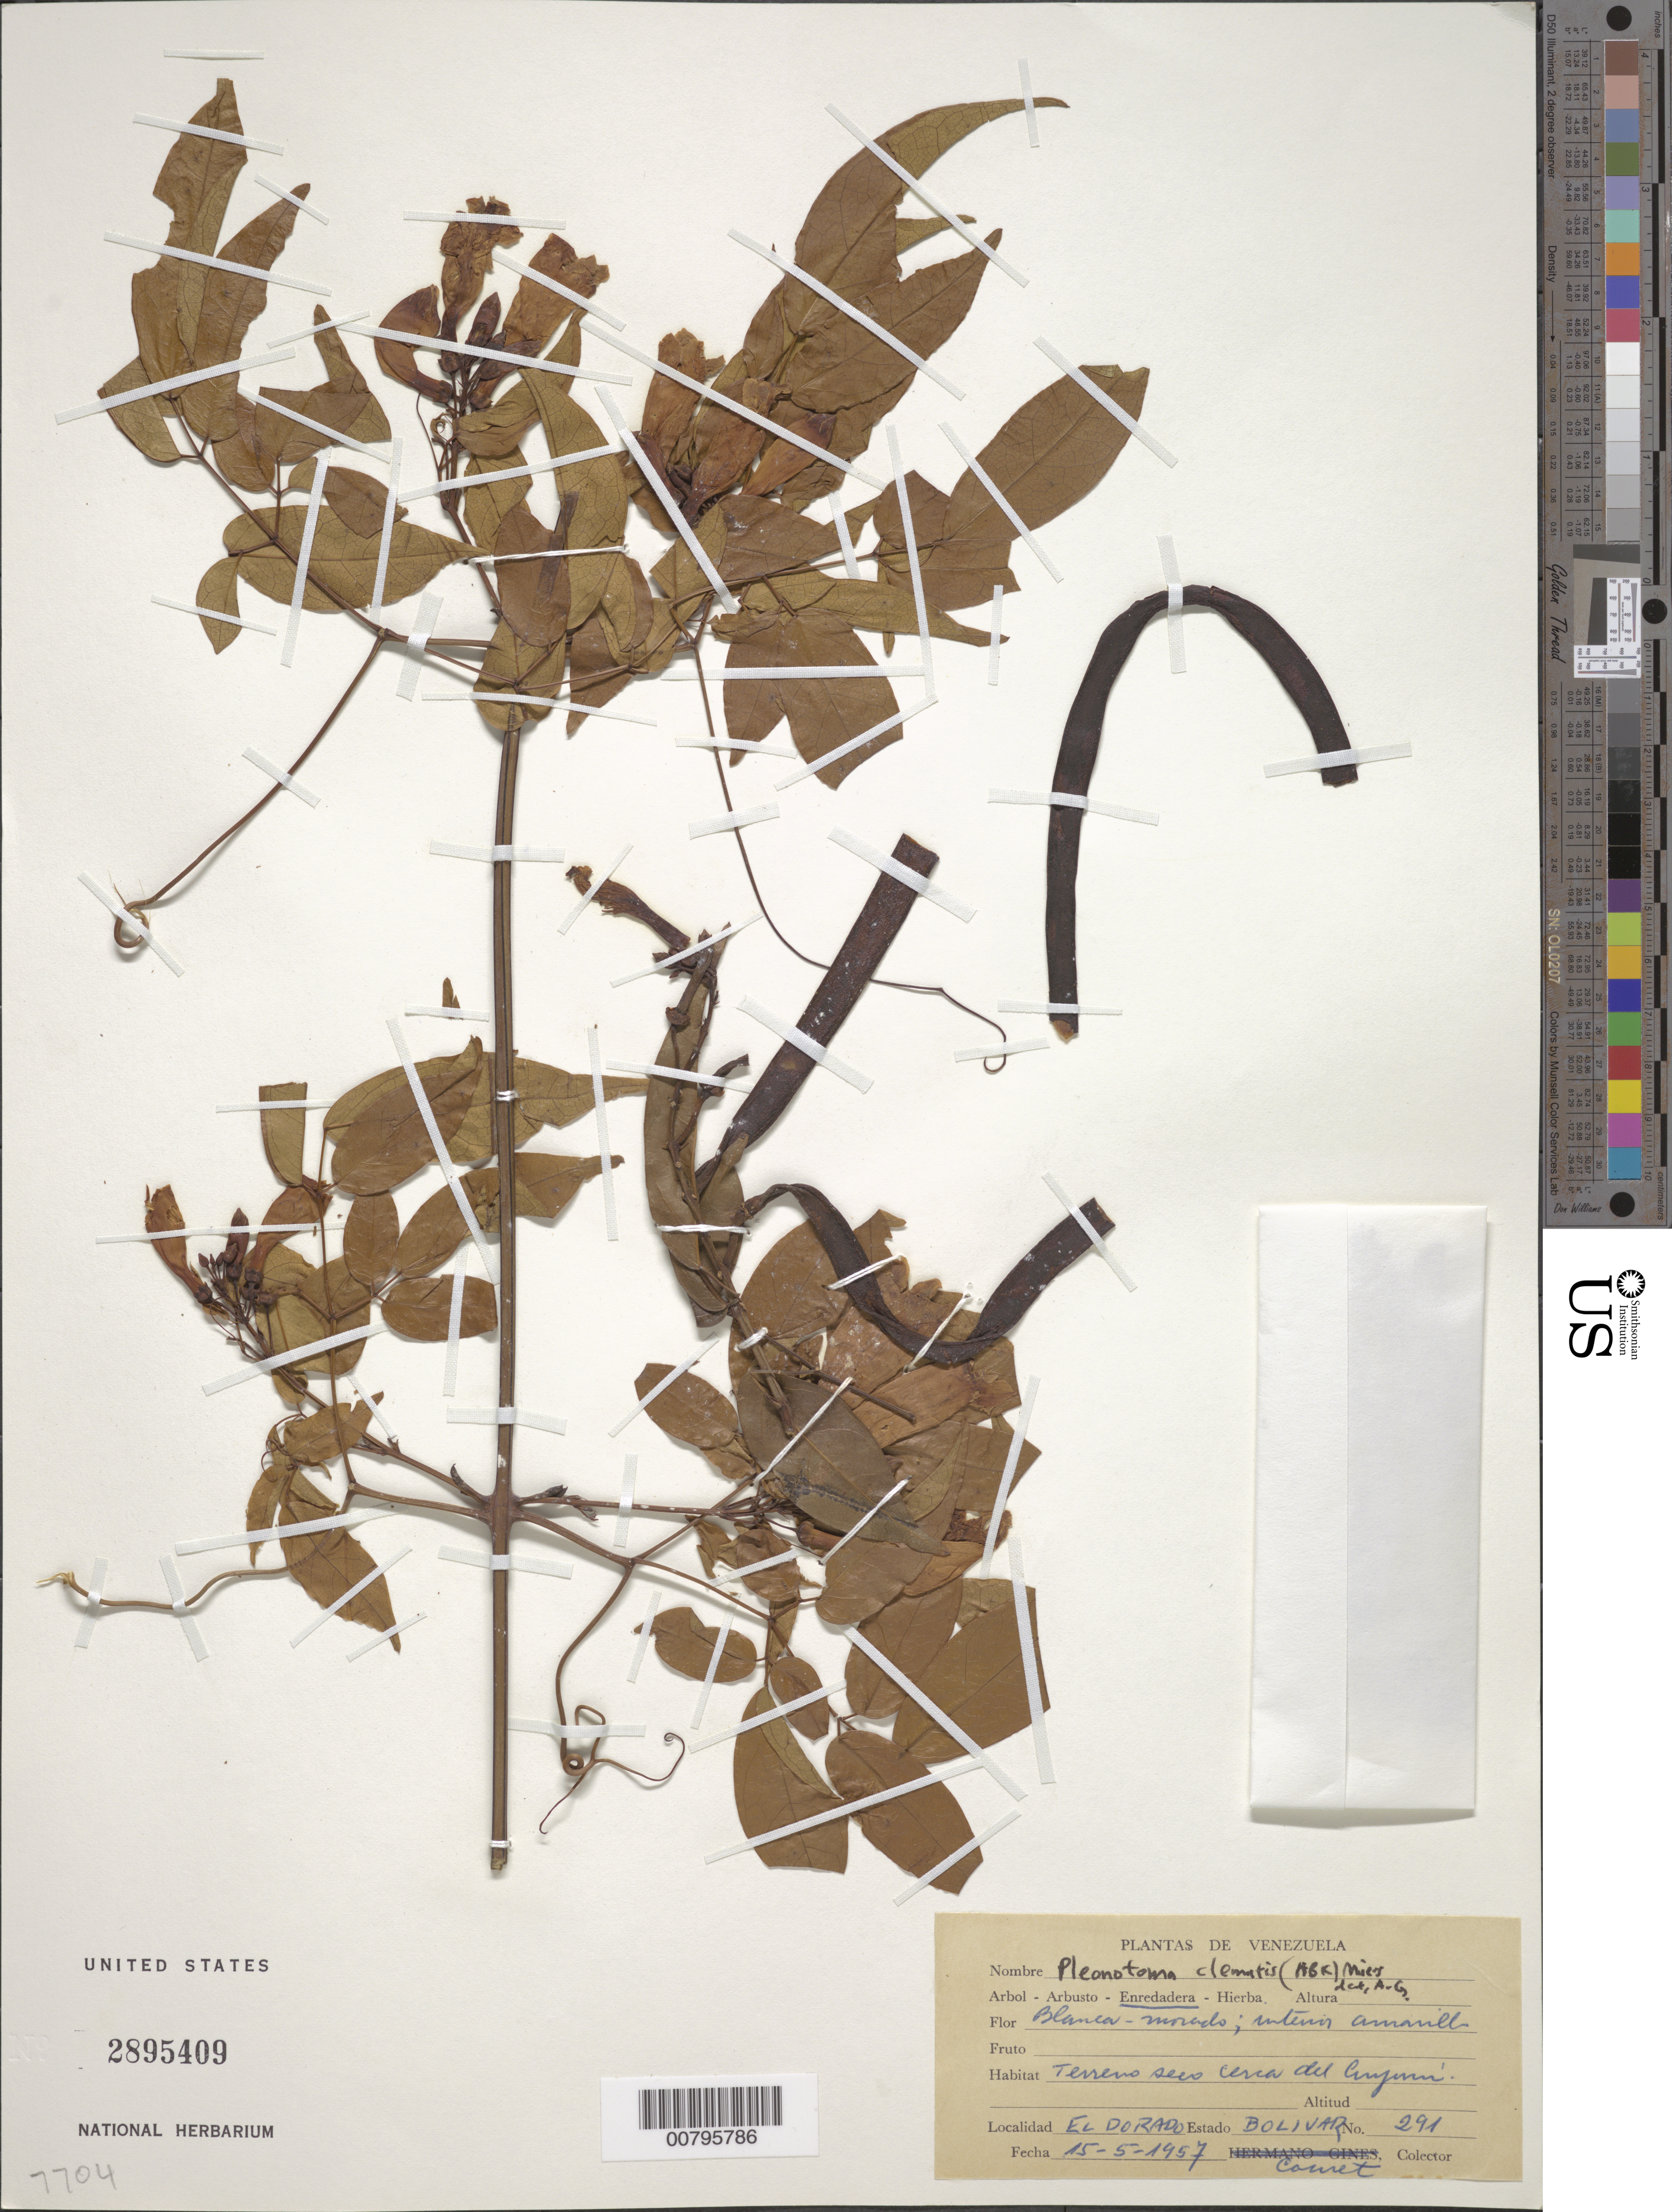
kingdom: Plantae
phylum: Tracheophyta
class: Magnoliopsida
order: Lamiales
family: Bignoniaceae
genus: Pleonotoma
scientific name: Pleonotoma clematis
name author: (Kunth) Miers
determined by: Gentry, A. H.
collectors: -. Couret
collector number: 291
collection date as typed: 15-May-57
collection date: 1957-05-15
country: Venezuela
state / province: Bolívar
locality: El Dorado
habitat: Terreno seco cerca del Cuyuni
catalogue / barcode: US 2895409